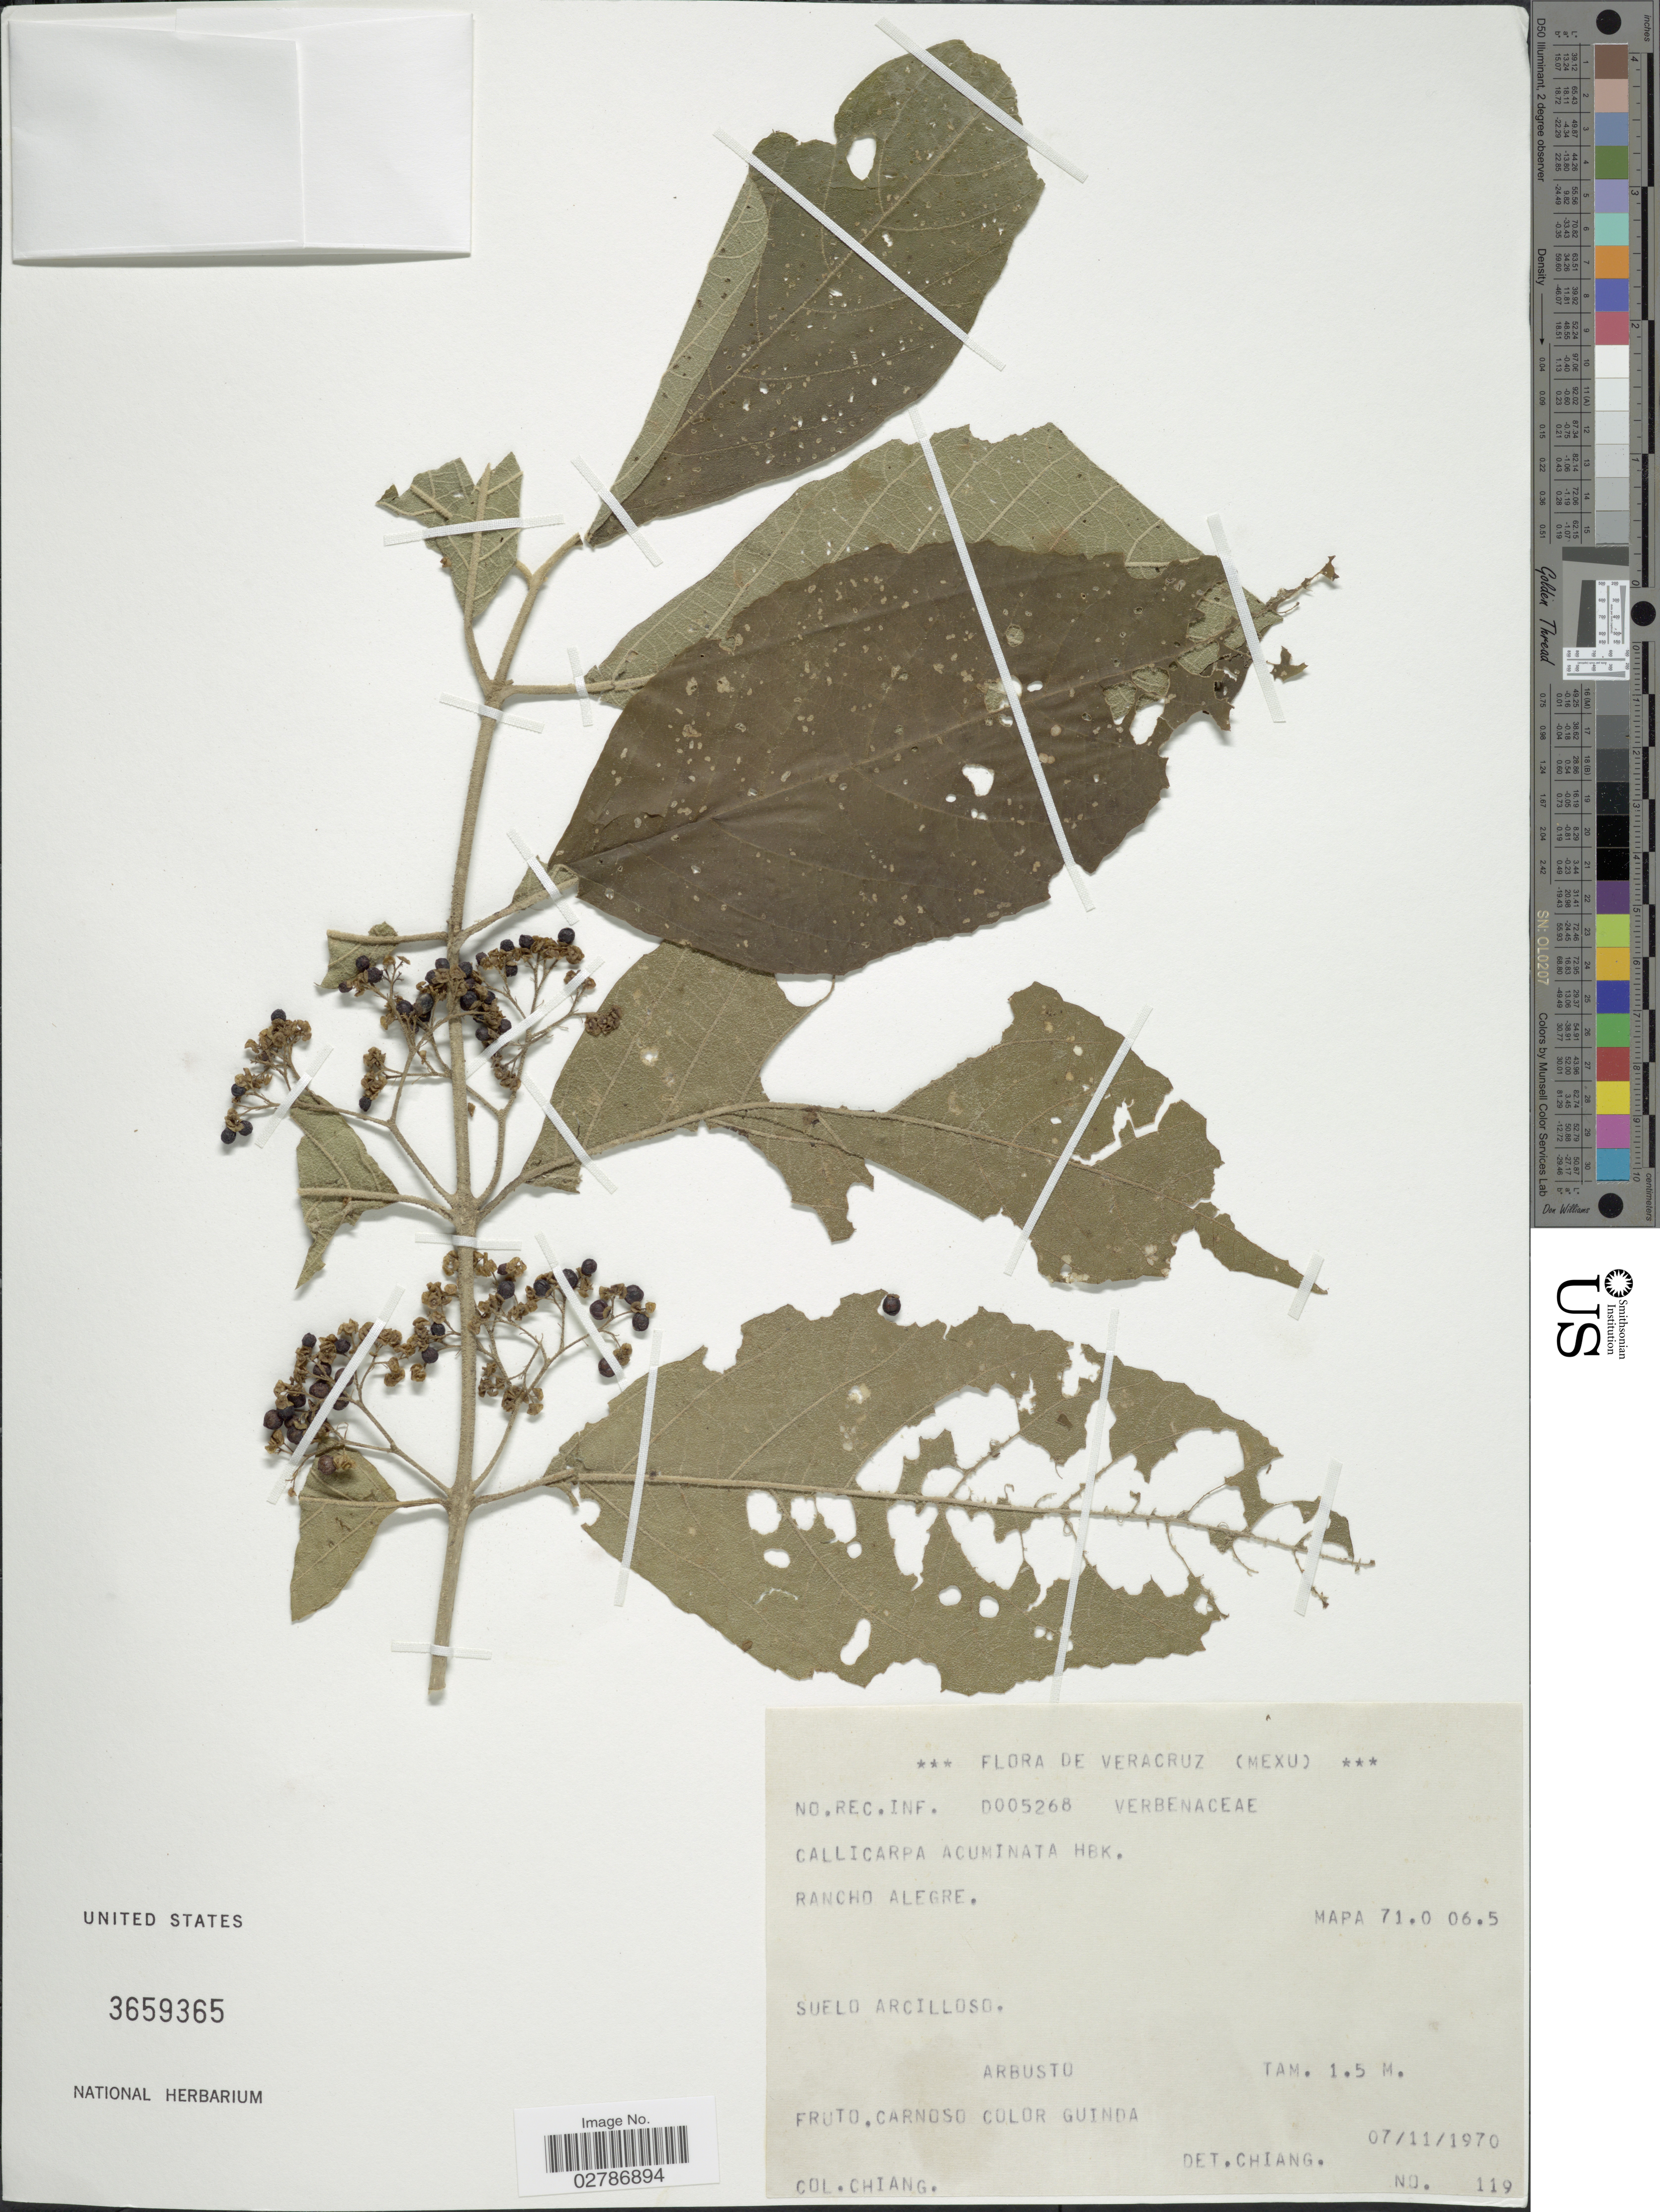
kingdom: Plantae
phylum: Tracheophyta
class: Magnoliopsida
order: Lamiales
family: Lamiaceae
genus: Callicarpa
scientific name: Callicarpa acuminata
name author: Kunth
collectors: -. Chiang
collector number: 119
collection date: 1970-07-11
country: Mexico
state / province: Veracruz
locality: Veracruz. Rancho Alegre.Mapa 71.0 06.5.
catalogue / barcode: US 3659365